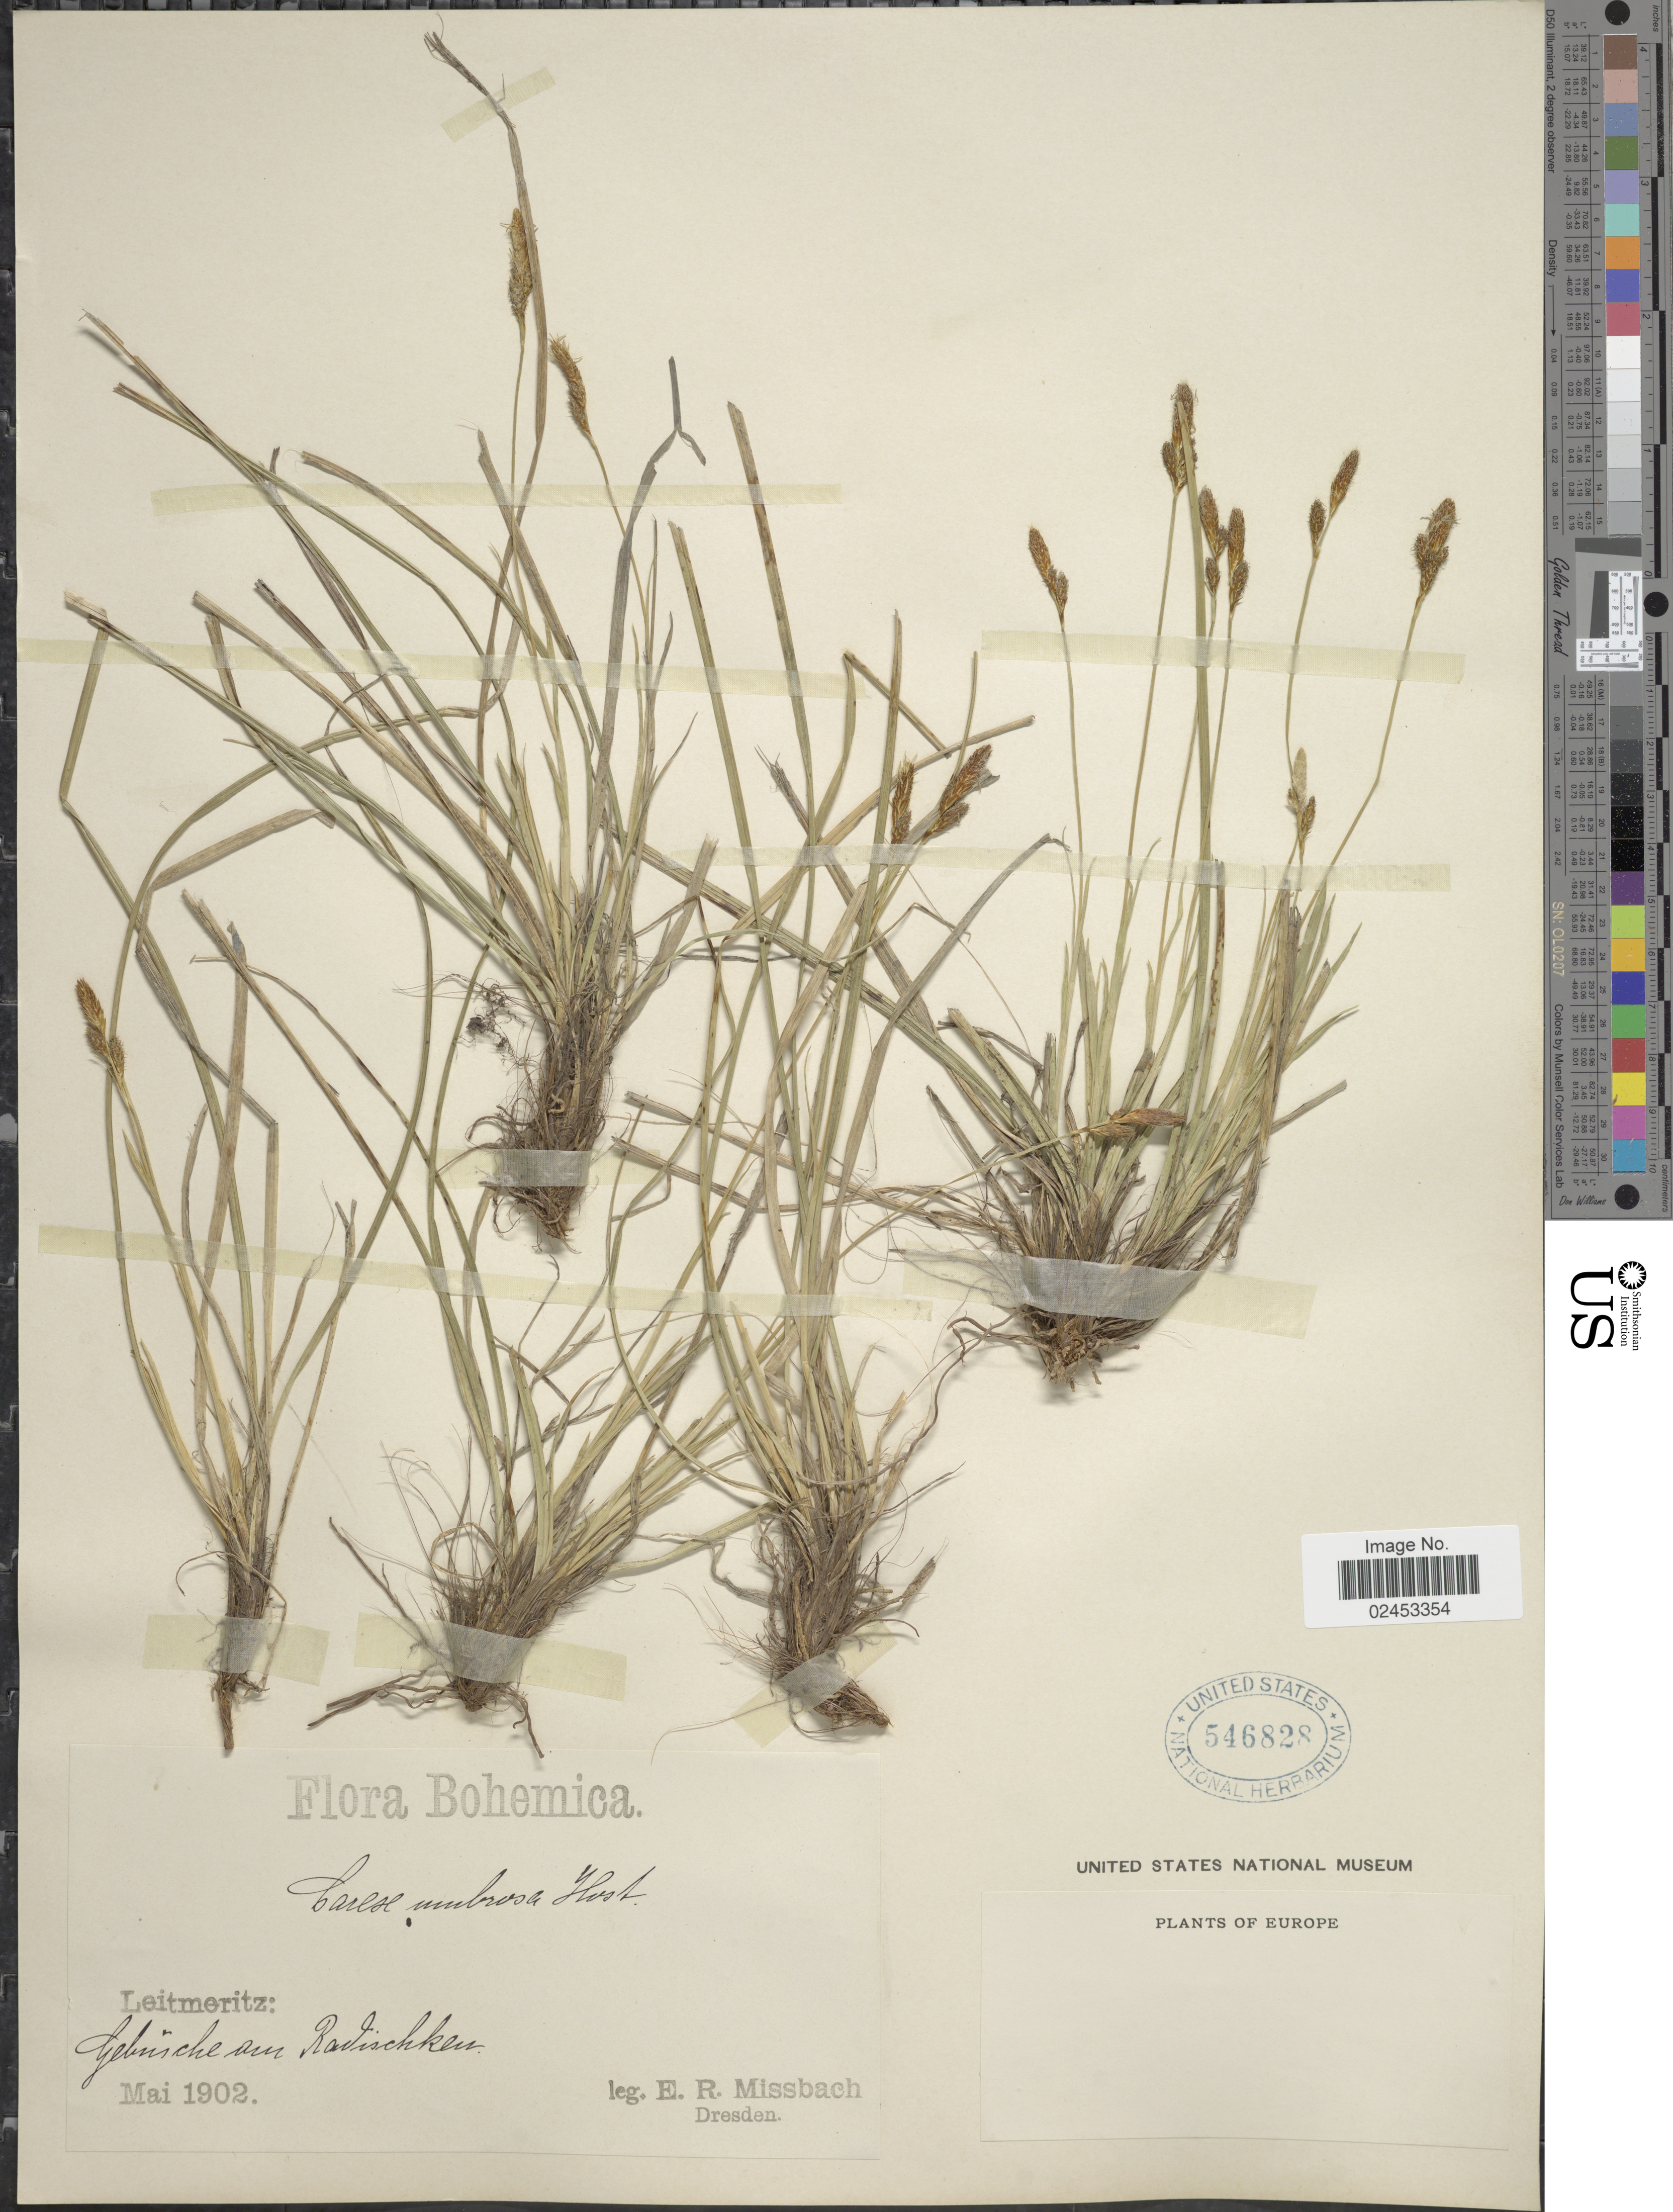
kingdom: Plantae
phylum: Tracheophyta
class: Liliopsida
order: Poales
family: Cyperaceae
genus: Carex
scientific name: Carex umbrosa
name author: Host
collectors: E. Missbach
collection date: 1902-05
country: Czechia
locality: Bohemica, Leitmeritz, Gebüsche am Radischken, Europe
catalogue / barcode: US 546828